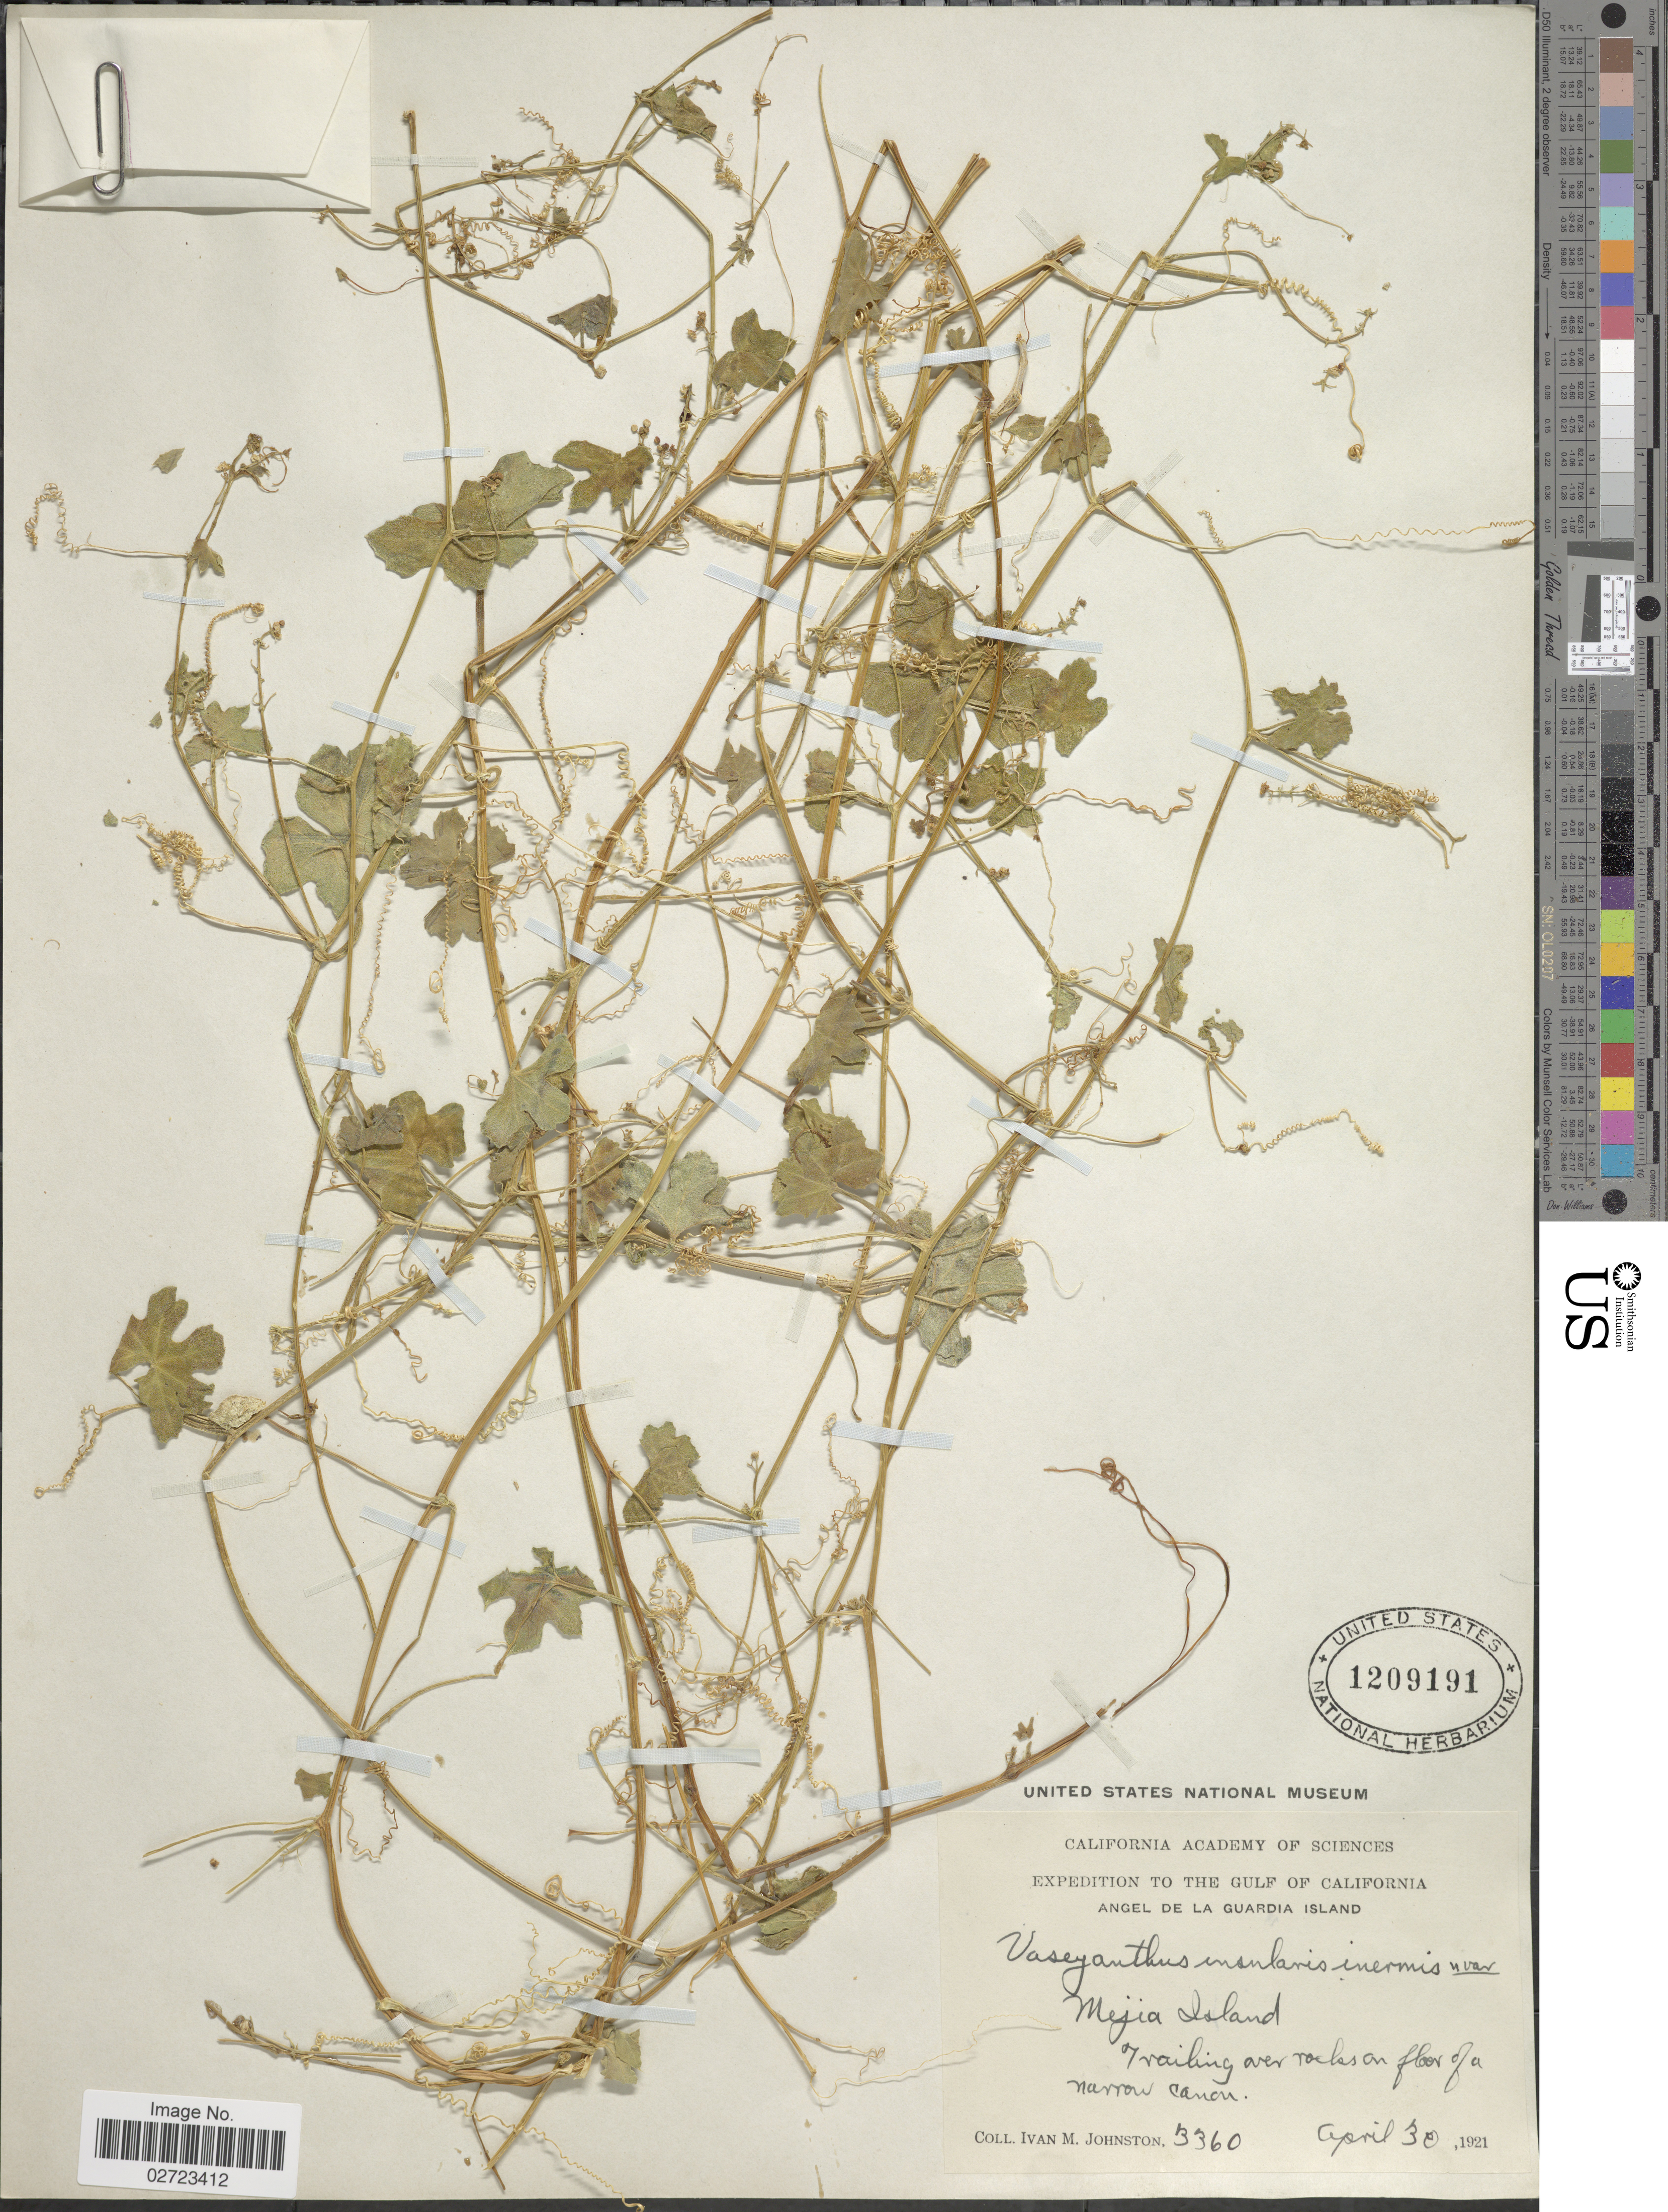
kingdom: Plantae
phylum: Tracheophyta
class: Magnoliopsida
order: Cucurbitales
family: Cucurbitaceae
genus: Echinopepon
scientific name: Echinopepon insularis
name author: S. Watson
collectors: I.M. Johnston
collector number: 3360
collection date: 1921-04-30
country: Mexico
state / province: Baja California Norte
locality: The Gulf of California, Angel de La Guardia Island, Mejia Island, trailing over rocks on floor of a narrow canon.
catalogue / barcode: US 1209191